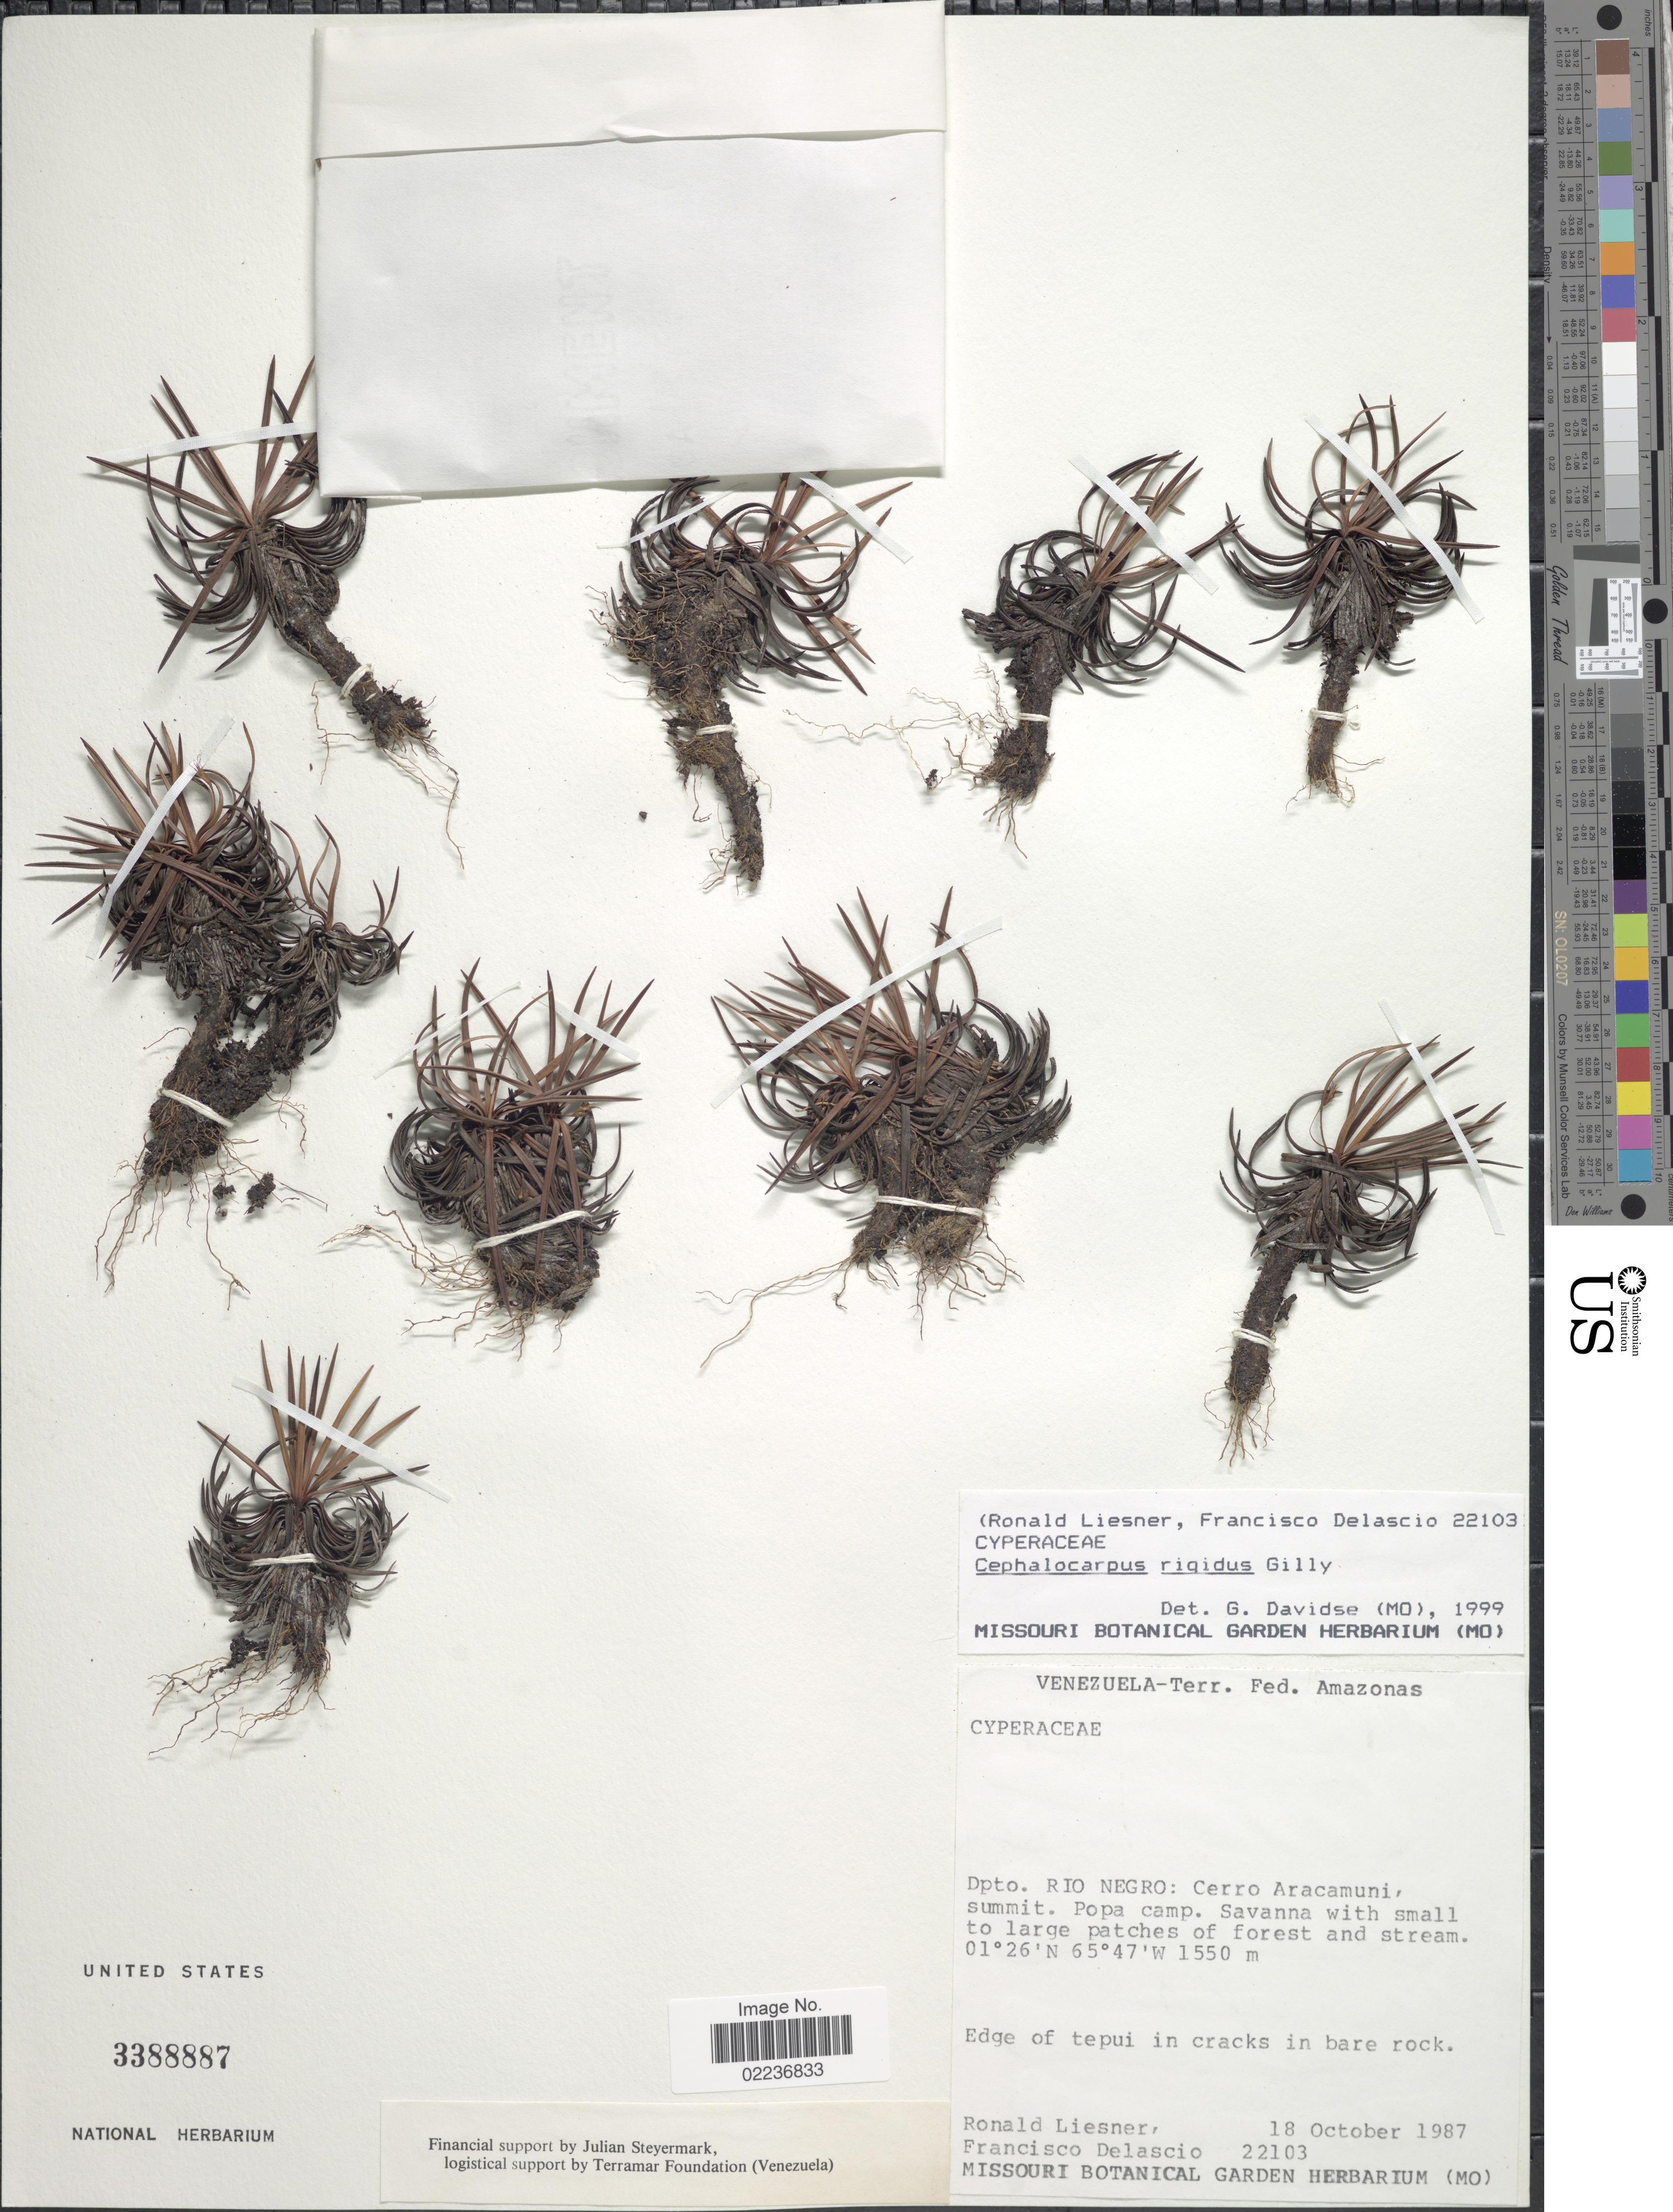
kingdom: Plantae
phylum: Tracheophyta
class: Liliopsida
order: Poales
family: Cyperaceae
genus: Cephalocarpus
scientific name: Cephalocarpus rigidus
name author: Gilly ex Gleason & Killip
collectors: R. L. Liesner & F. Delascio C.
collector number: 22103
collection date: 1987-10-18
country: Venezuela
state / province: Amazonas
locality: Terr. Fed., Dpto. Rio Negro: Cerro Aracamuni summit, Popa camp, savanna with small to large patches of forest and stream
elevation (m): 1550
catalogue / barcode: US 3388887